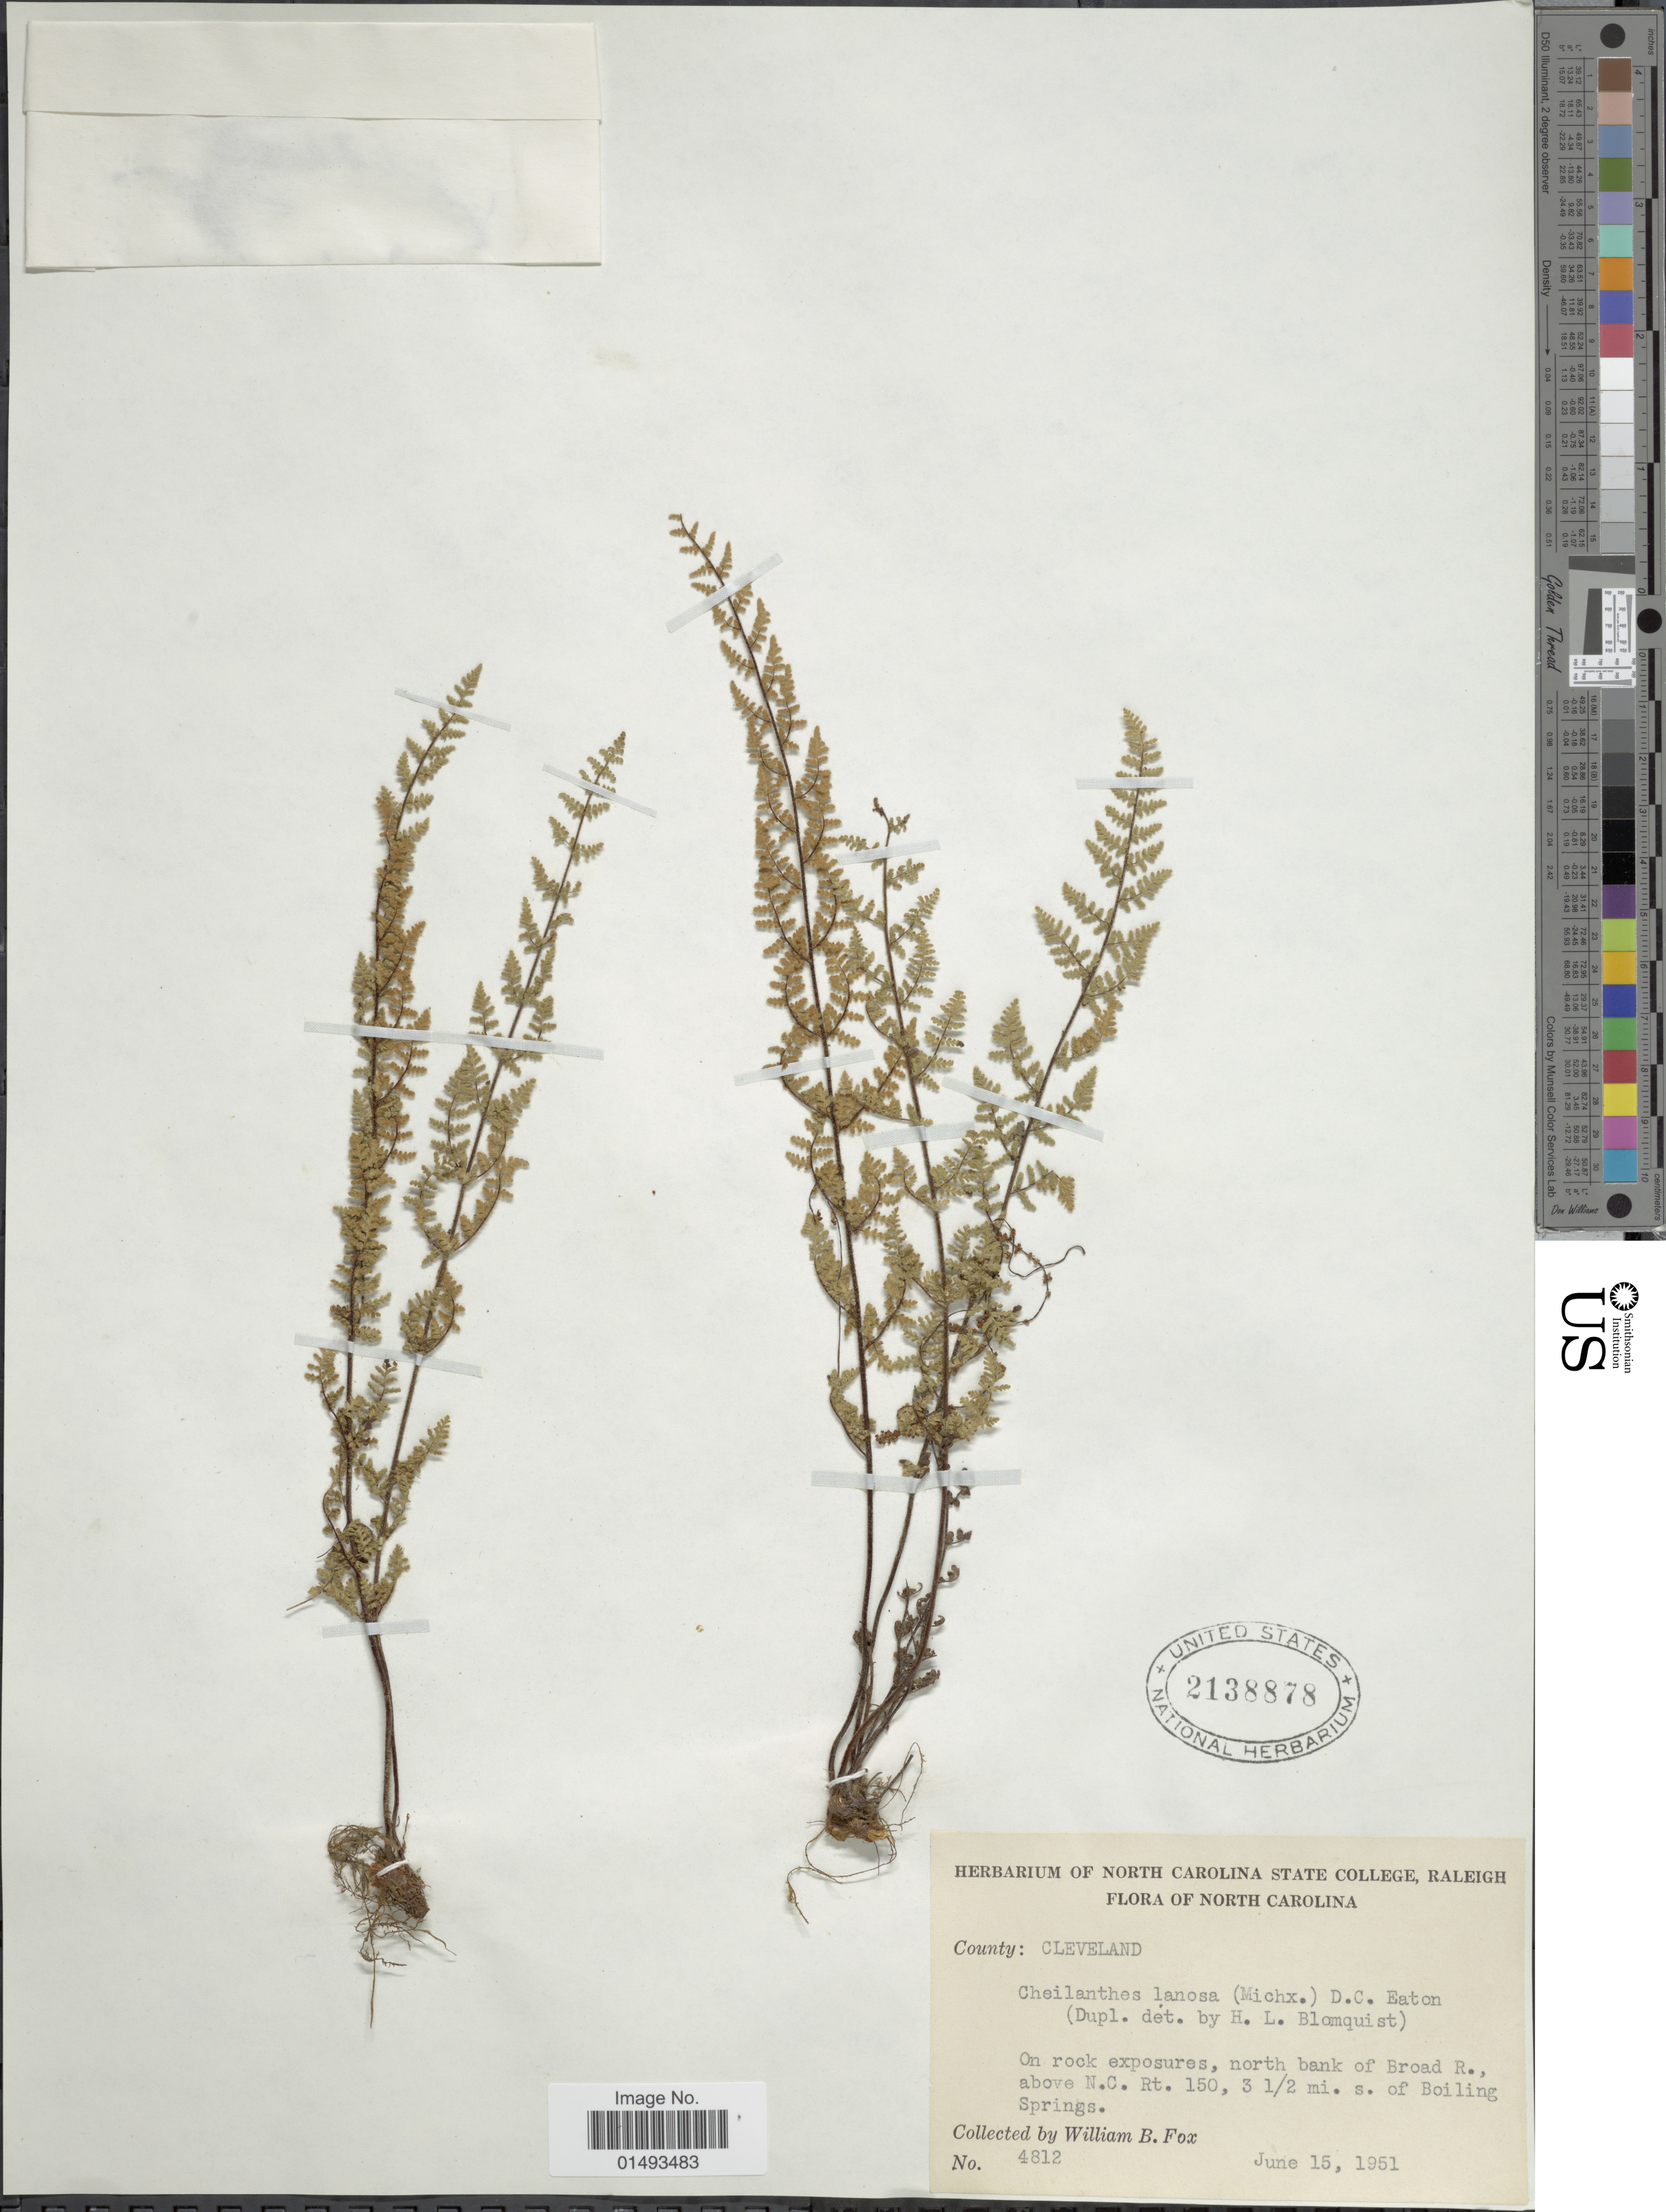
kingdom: Plantae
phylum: Tracheophyta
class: Polypodiopsida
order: Polypodiales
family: Pteridaceae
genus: Myriopteris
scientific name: Myriopteris lanosa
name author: (Michx.) Grusz & Windham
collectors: W. B. Fox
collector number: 4812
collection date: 1951-06-15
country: United States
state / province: North Carolina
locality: Flora of North Carolina, County Cleveland, On rock exposures, north bank of Broad R. above N.C. Rt. 150, 3 ½ mi. s,. of Boiling Springs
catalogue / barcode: US 2138878